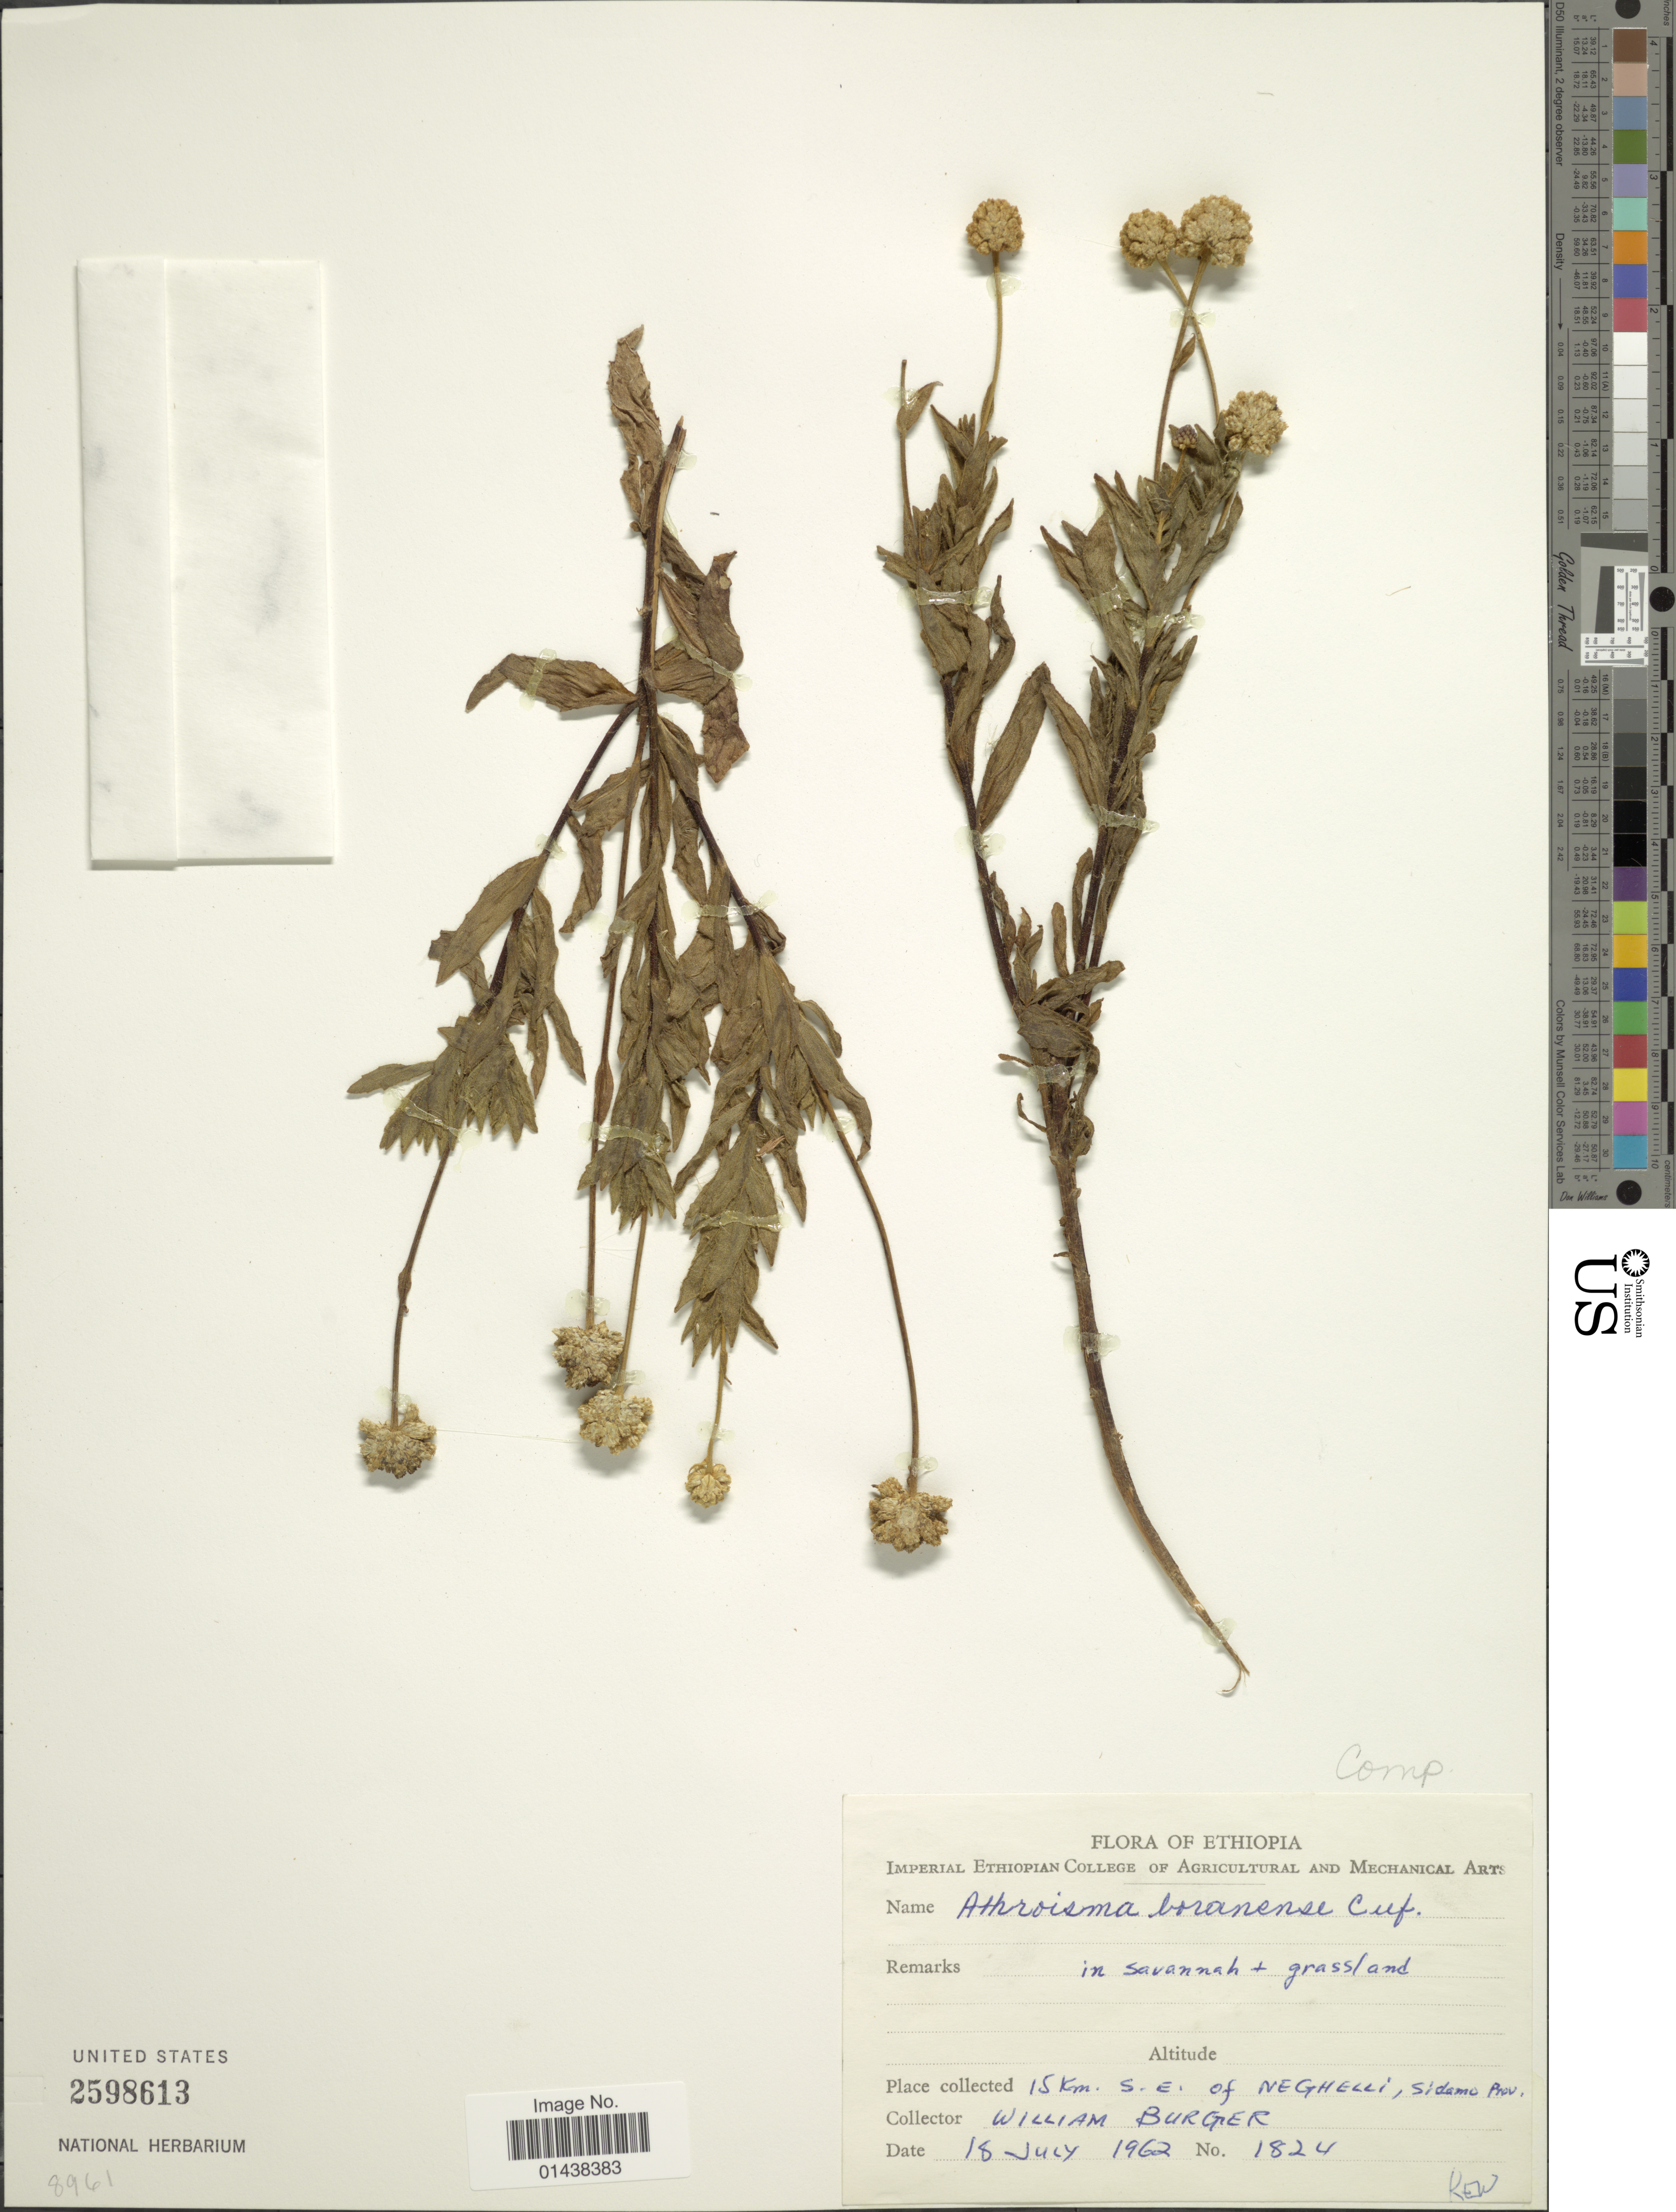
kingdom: Plantae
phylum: Tracheophyta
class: Magnoliopsida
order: Asterales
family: Asteraceae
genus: Athroisma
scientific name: Athroisma boranense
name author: Cufod.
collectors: W. Burger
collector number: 1824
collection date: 1962-07-18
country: Ethiopia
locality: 15 km. S.E. of Negheli, Sidemo Prov.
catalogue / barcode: US 2598613